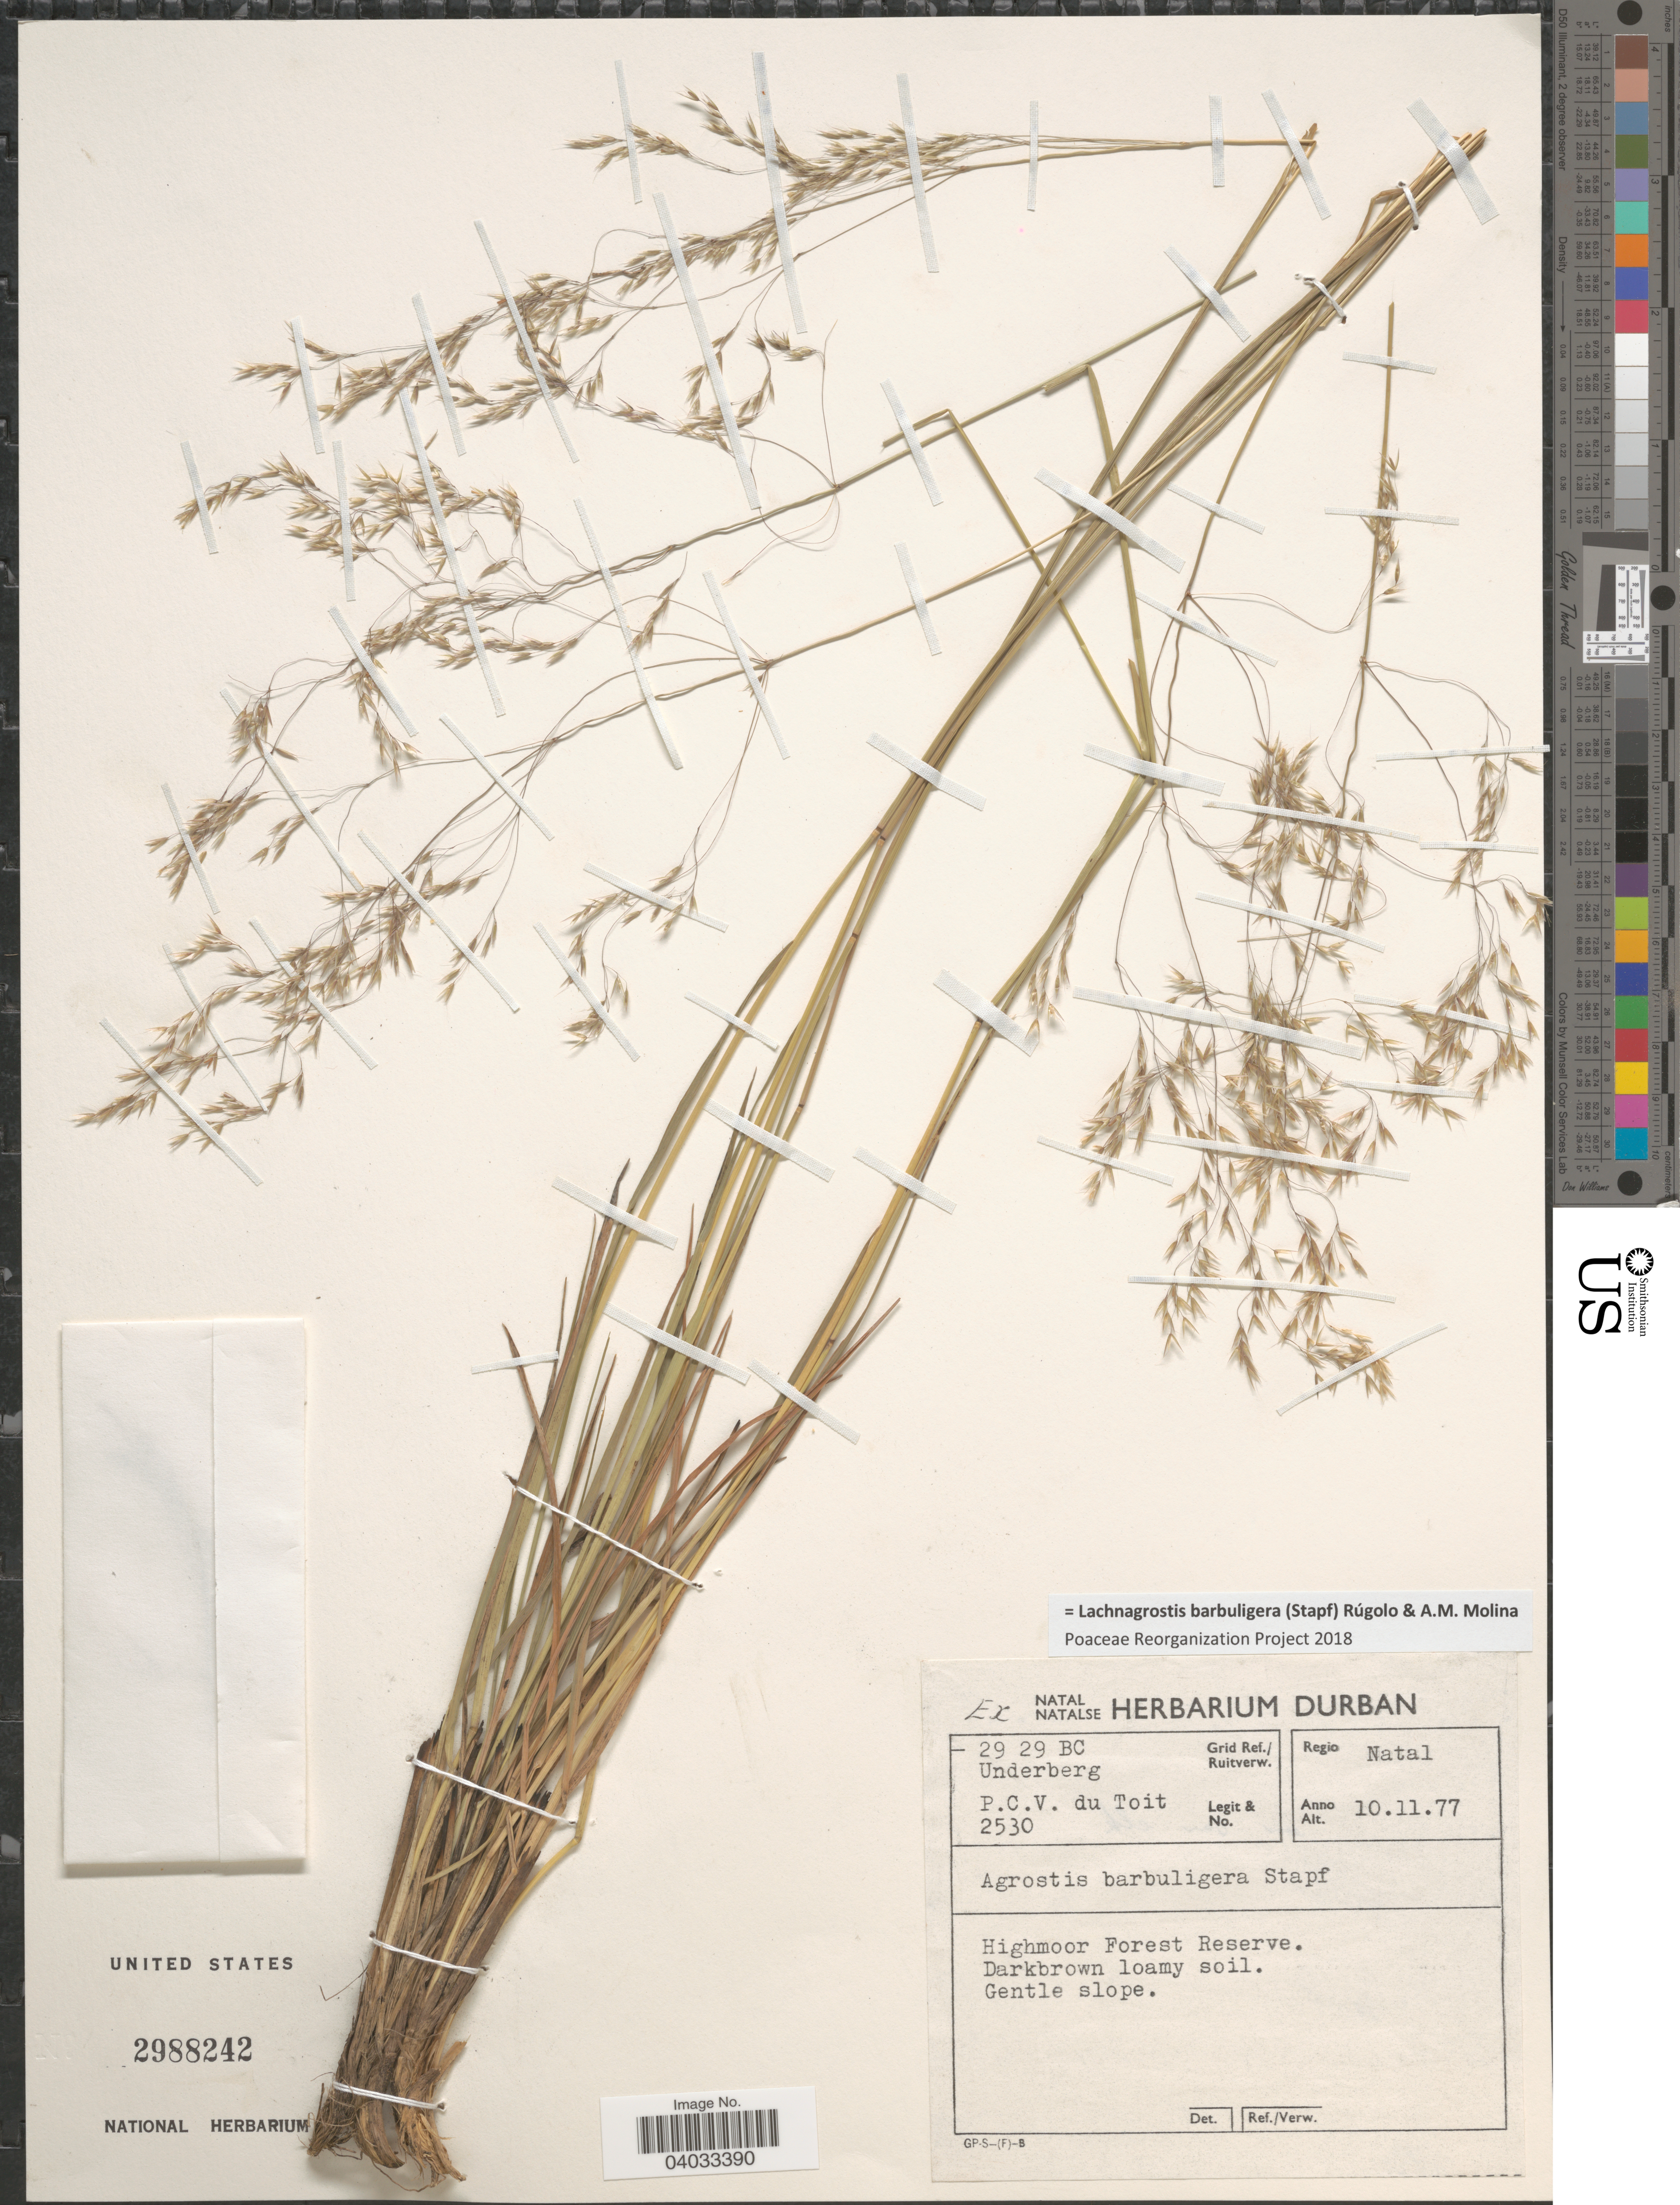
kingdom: Plantae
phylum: Tracheophyta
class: Liliopsida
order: Poales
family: Poaceae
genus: Lachnagrostis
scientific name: Lachnagrostis barbuligera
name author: (Stapf) Rúgolo & A.M. Molina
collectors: P. Du Toit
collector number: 2530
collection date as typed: Transcribed d/m/y: 10/11/77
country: South Africa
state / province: KwaZulu-Natal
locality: Grid Ref./ Ruitverw. 29 29 BC. Underberg. Regio Natal. Highmoor Forest Reserve.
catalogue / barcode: US 2988242